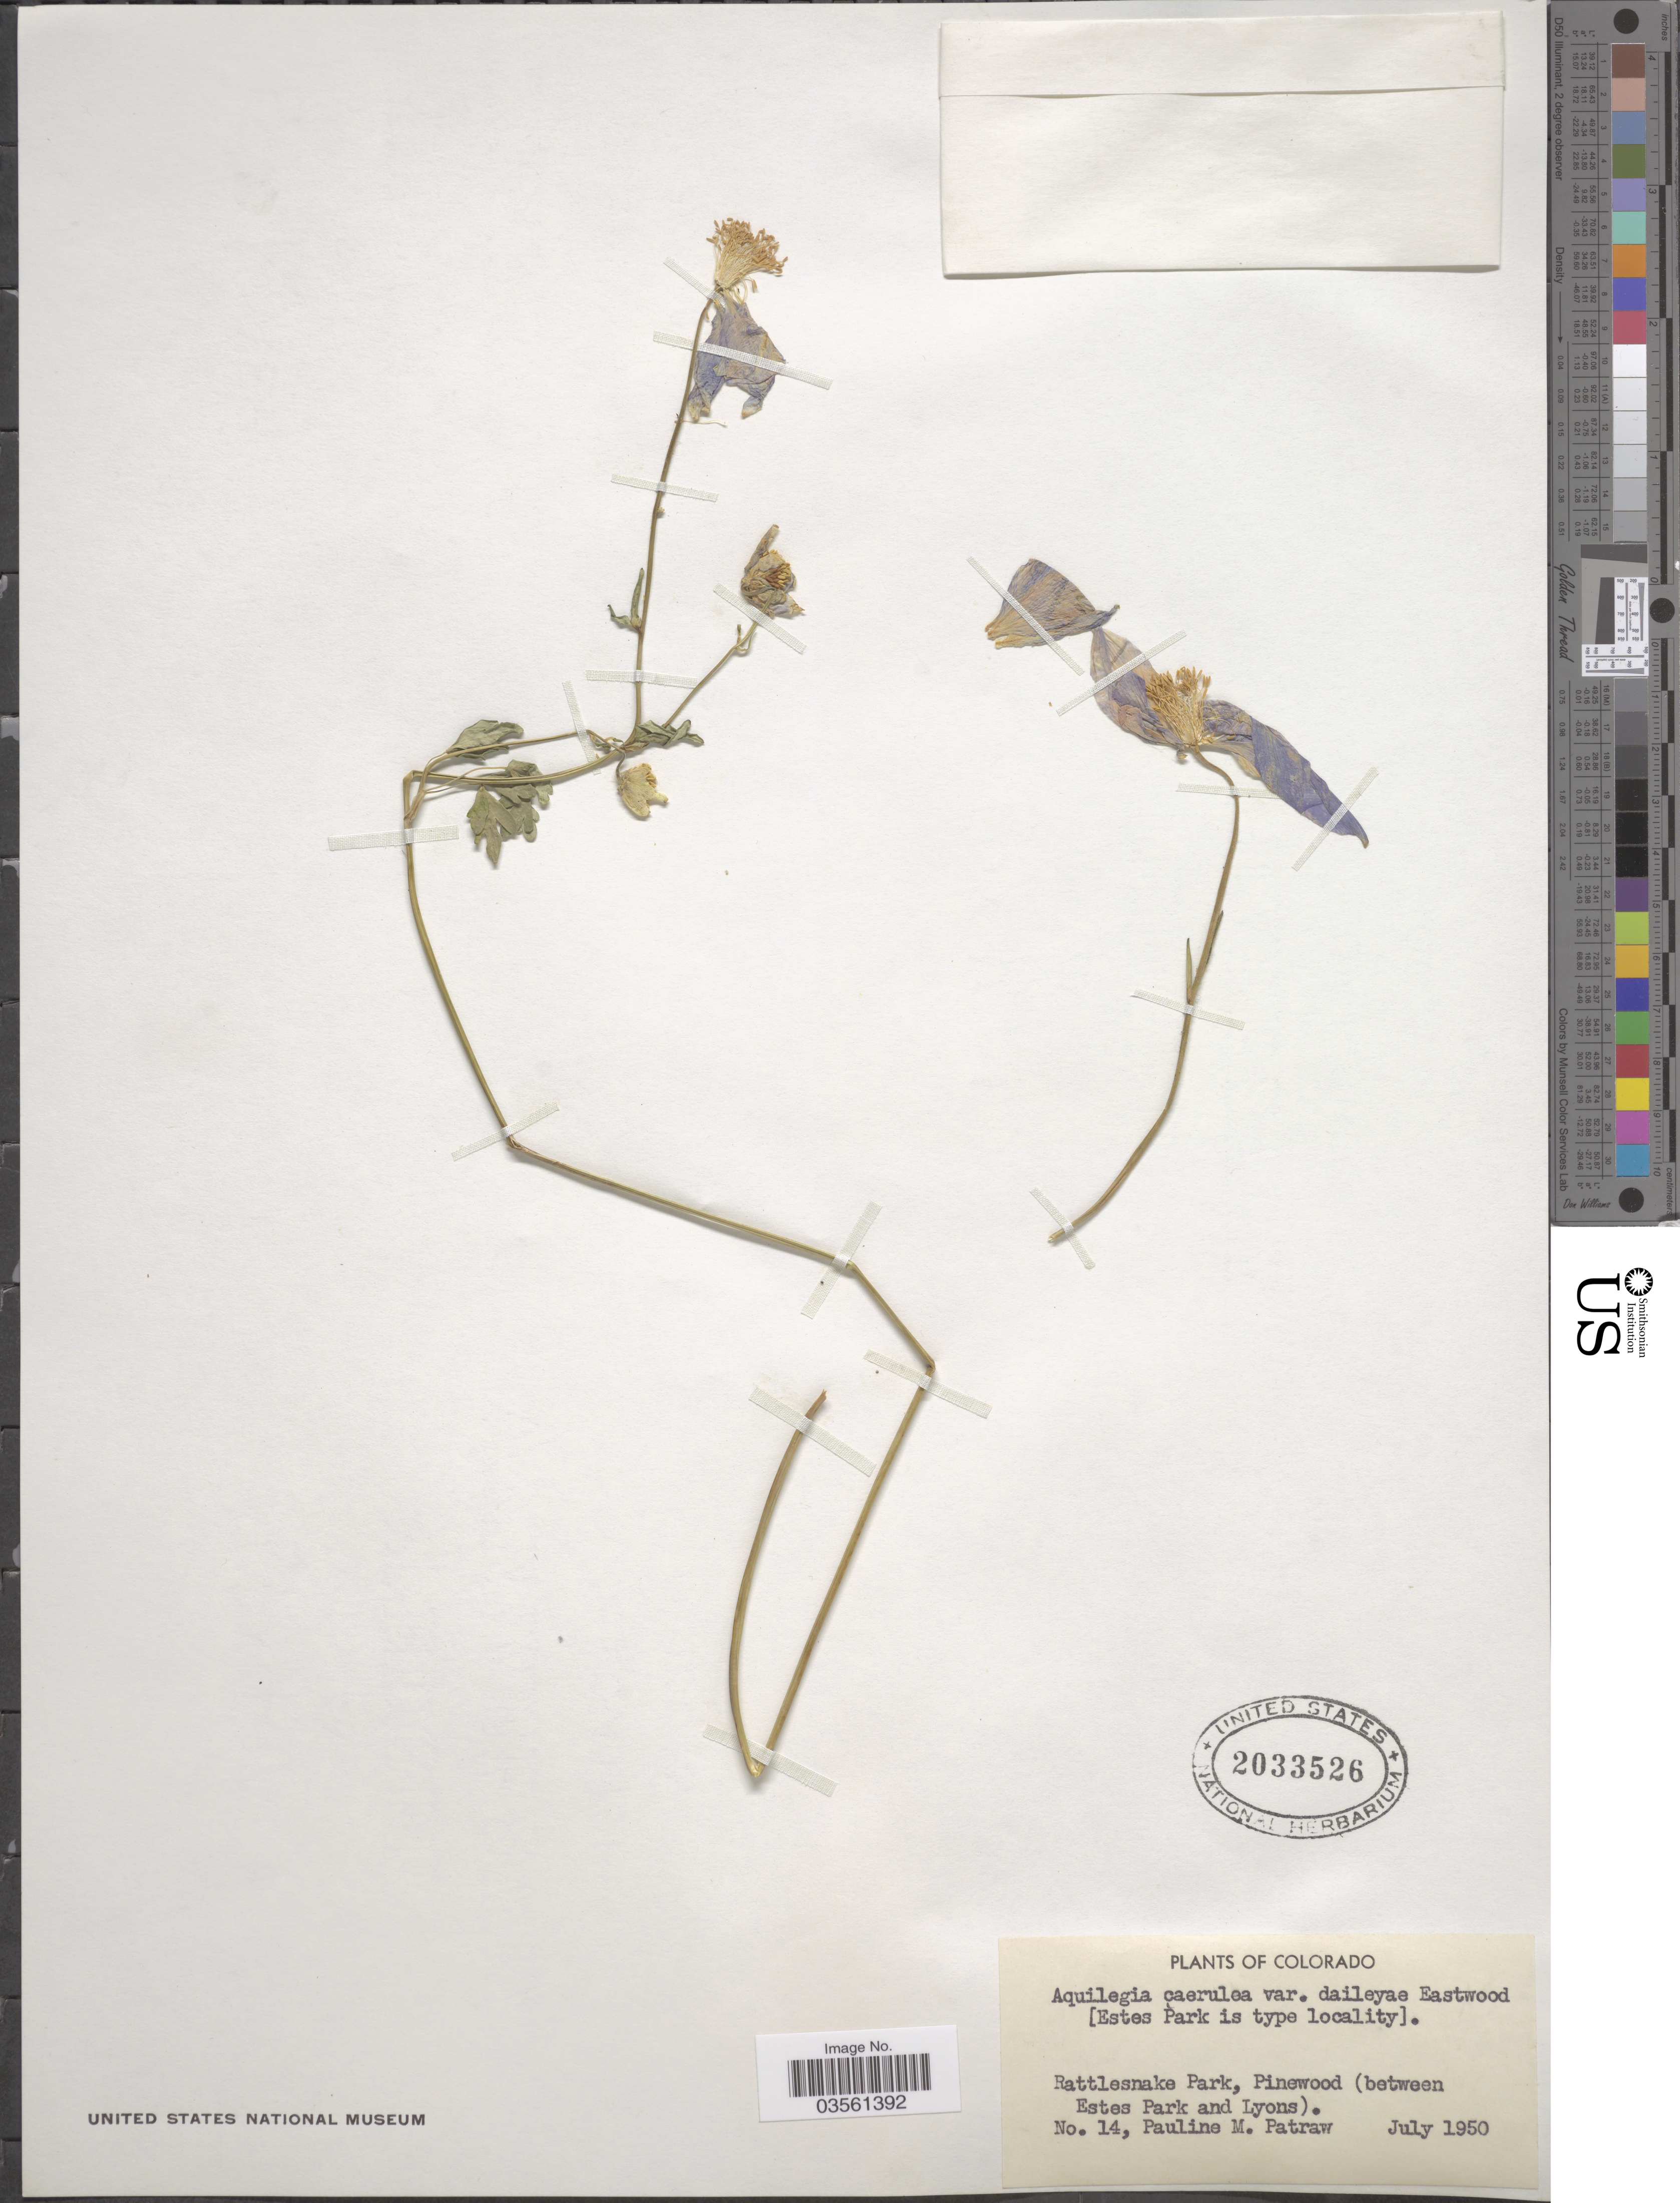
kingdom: Plantae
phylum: Tracheophyta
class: Magnoliopsida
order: Ranunculales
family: Ranunculaceae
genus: Aquilegia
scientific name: Aquilegia coerulea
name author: E. James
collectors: P. Patraw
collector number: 14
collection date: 1950-07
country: United States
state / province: Colorado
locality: Rattlesnake Park, Pinewood (between Estes Park and Lyons).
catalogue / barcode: US 2033526